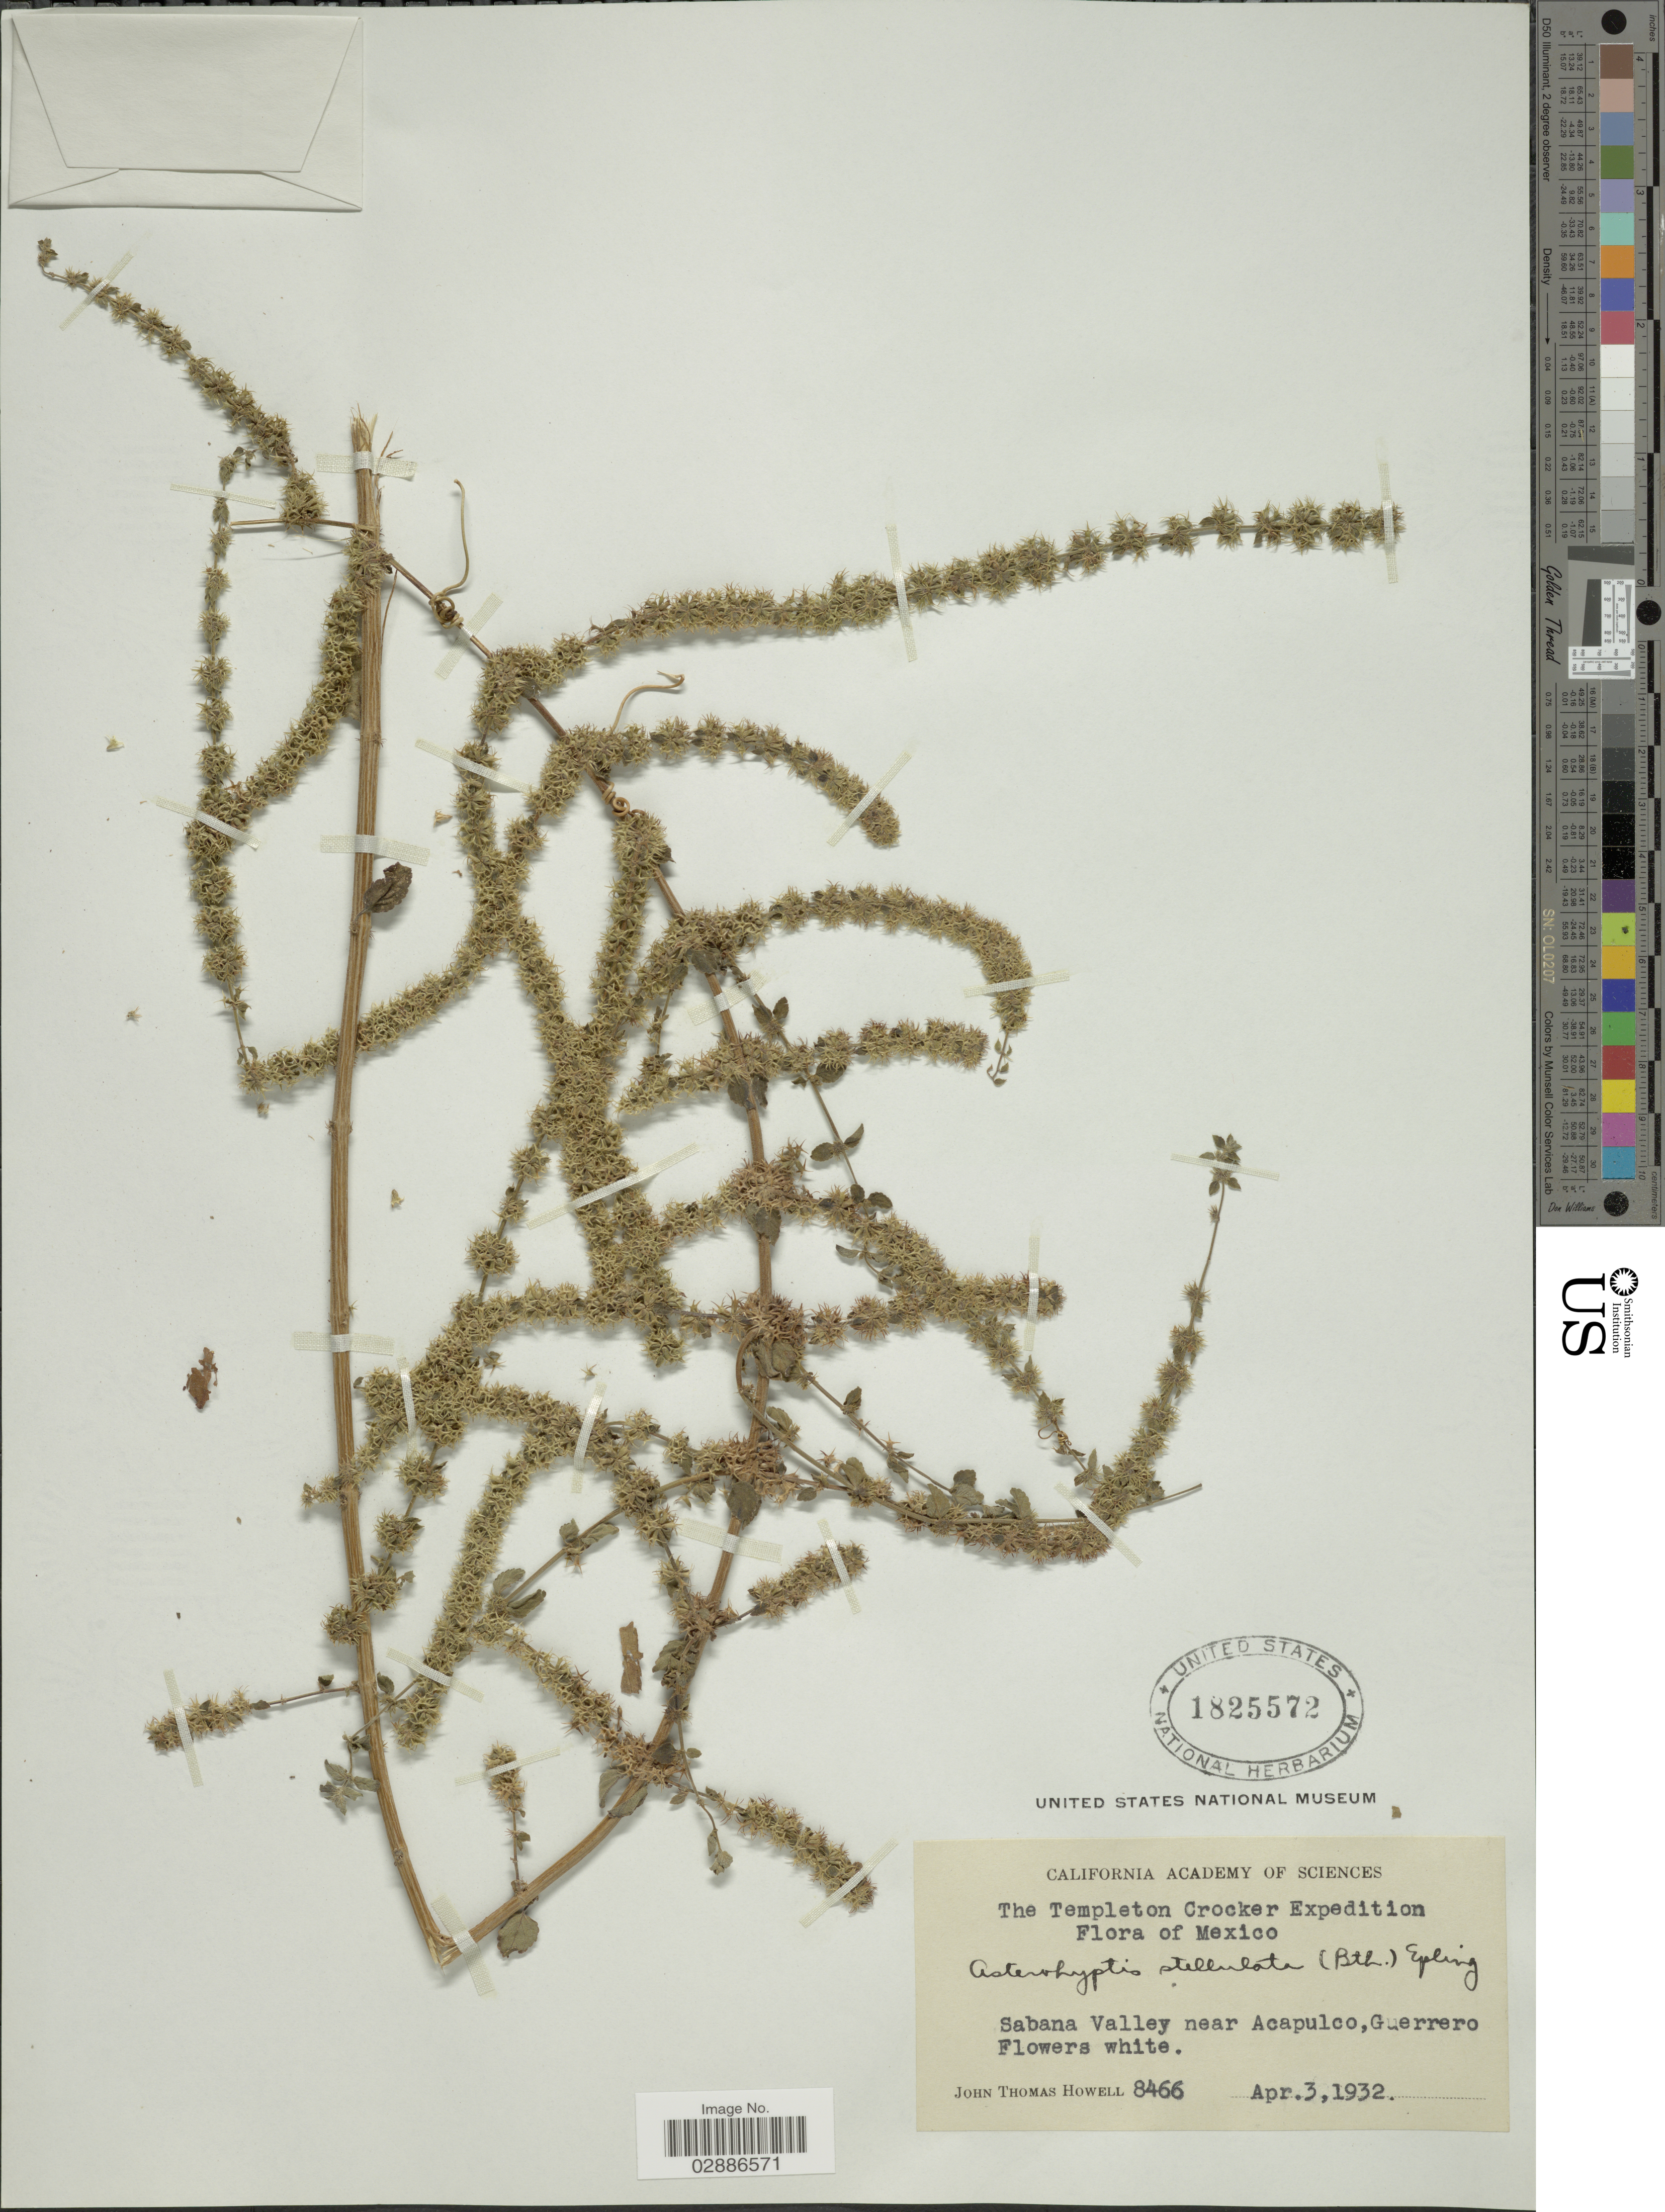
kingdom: Plantae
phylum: Tracheophyta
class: Magnoliopsida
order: Lamiales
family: Lamiaceae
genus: Asterohyptis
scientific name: Asterohyptis stellulata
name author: (Benth.) Epling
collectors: J. T. Howell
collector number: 8466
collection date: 1932-04-03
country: Mexico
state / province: Guerrero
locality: The Templeton Crocker, Sabana Valley near Acapulco, Guerrero.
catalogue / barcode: US 1825572